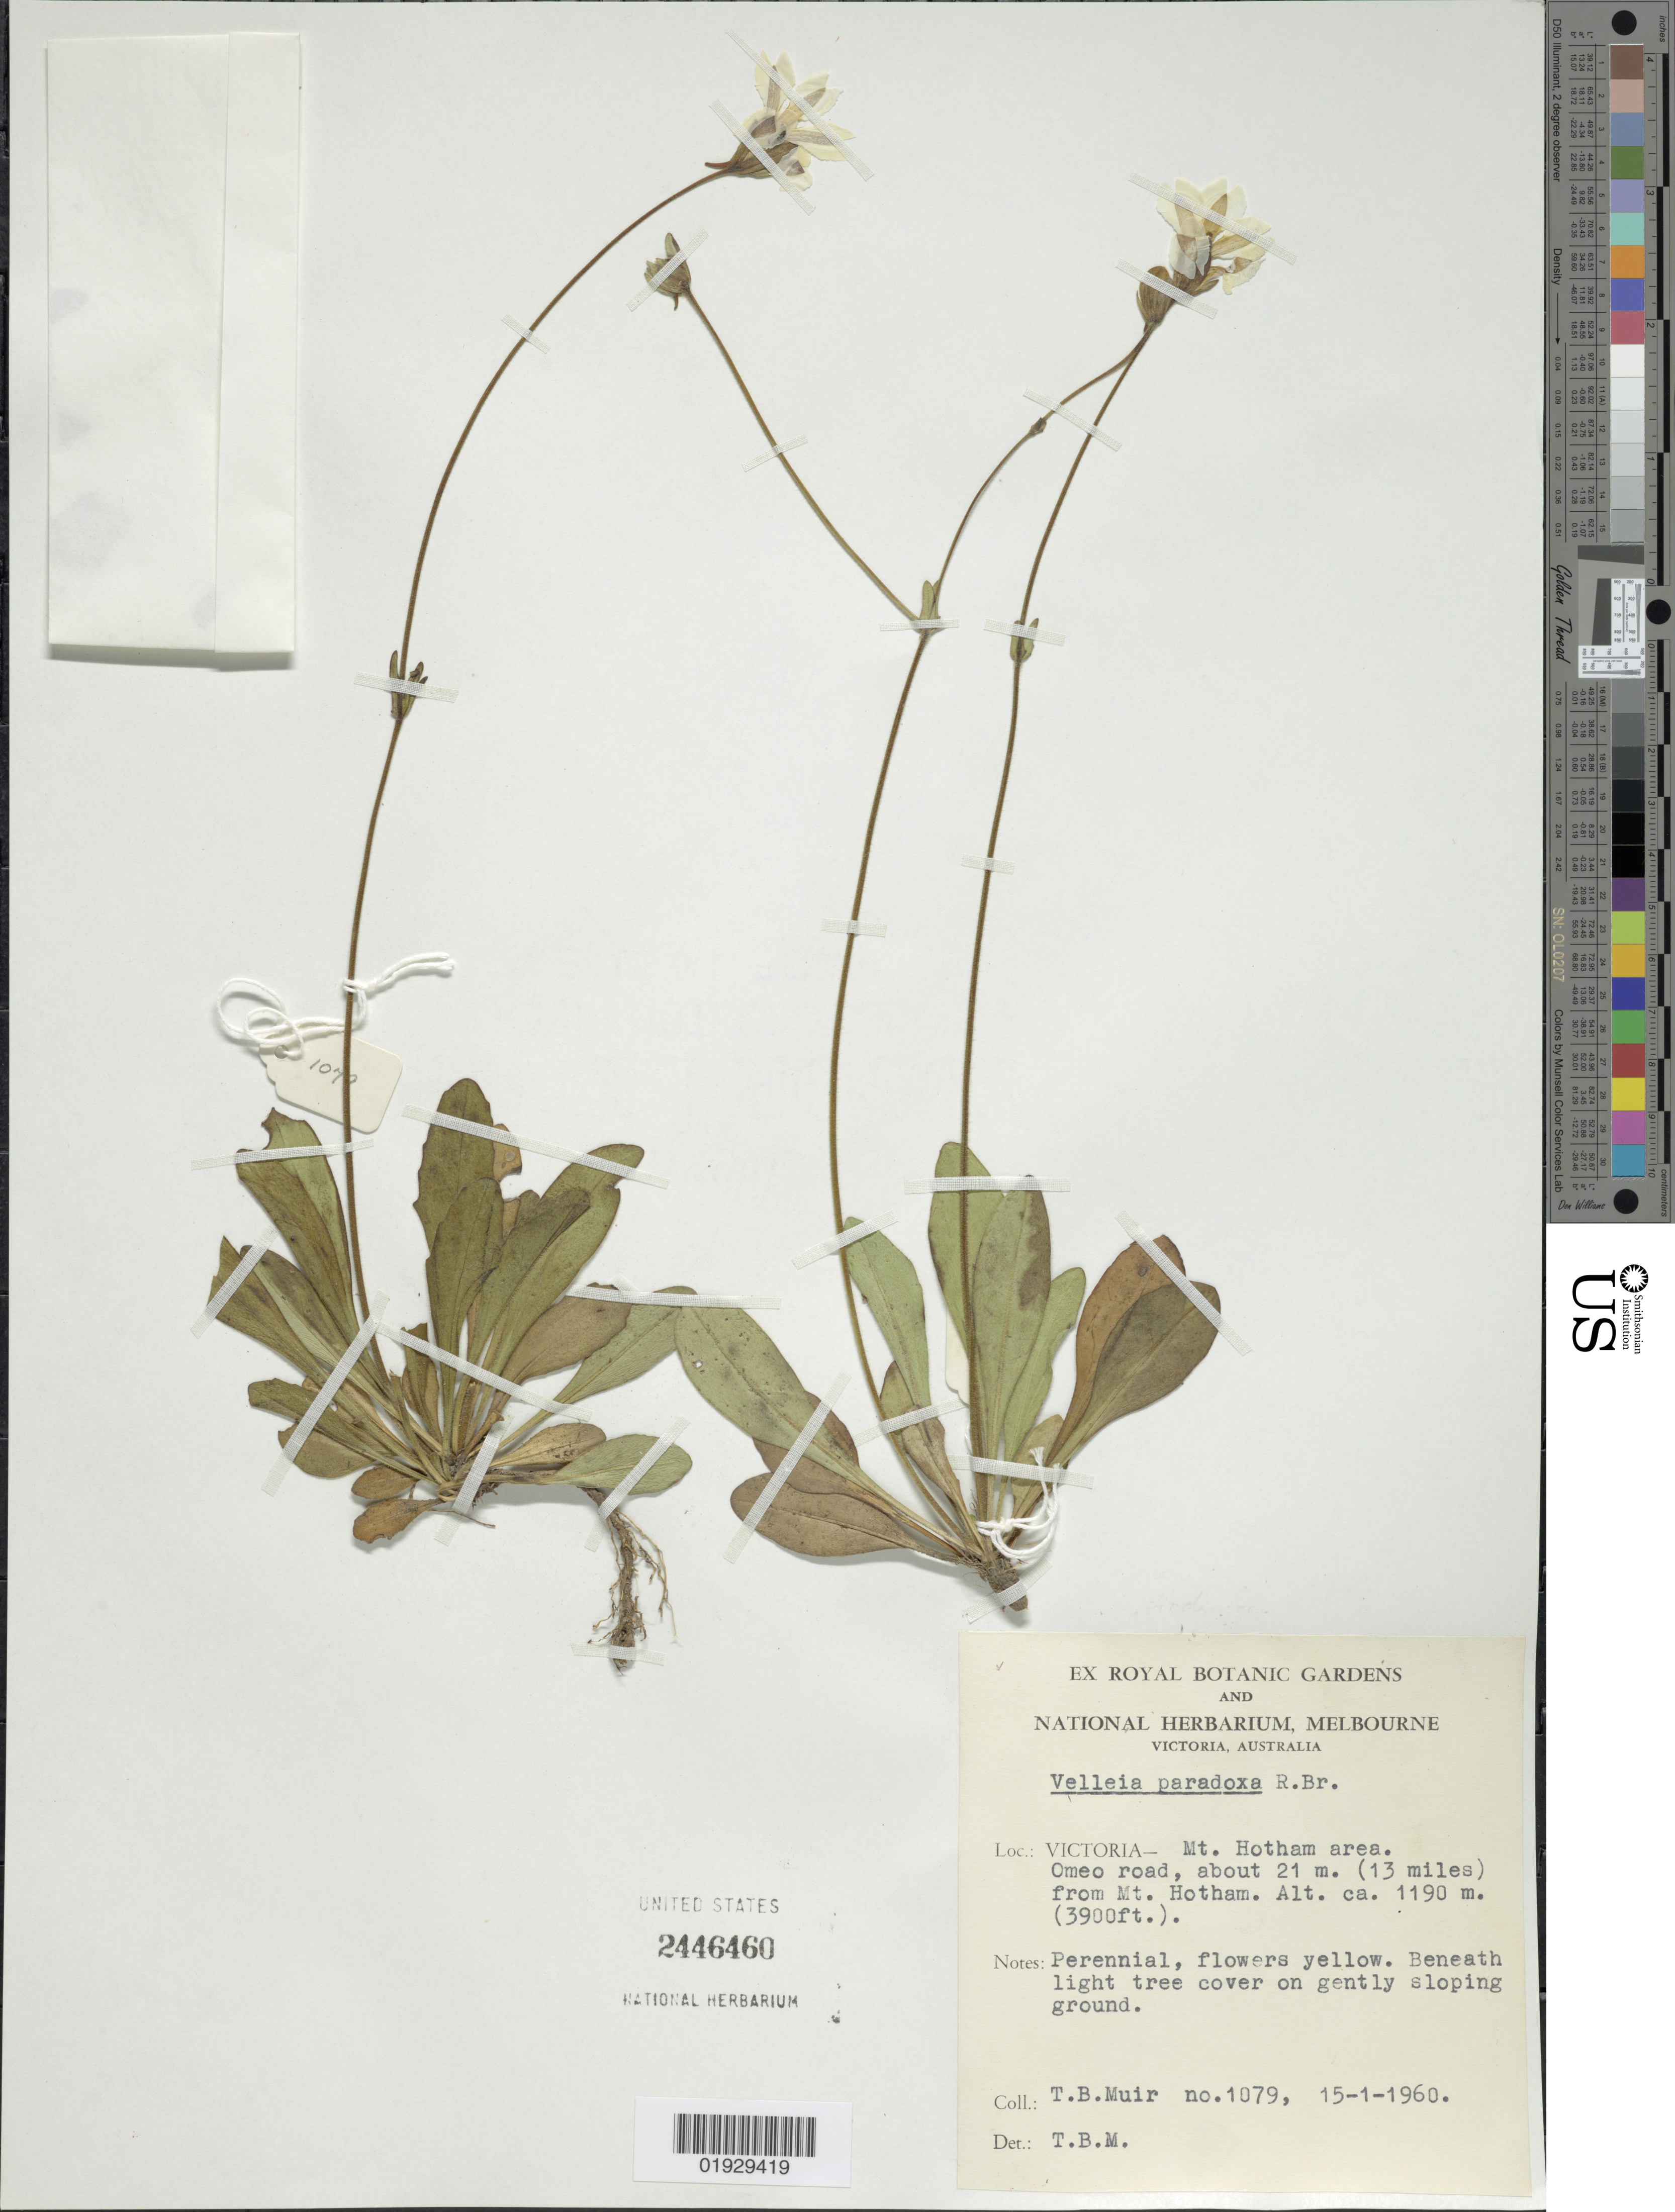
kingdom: Plantae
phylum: Tracheophyta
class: Magnoliopsida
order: Asterales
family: Goodeniaceae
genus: Velleia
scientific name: Velleia paradoxa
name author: R. Br.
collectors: T. Muir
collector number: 1079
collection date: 1960-01-15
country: Australia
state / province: Victoria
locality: Victoria - Mt. Hotham area. Omeo road, about 21 m. (13 miles) from Mt. Hotham.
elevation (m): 1190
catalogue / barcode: US 2446460